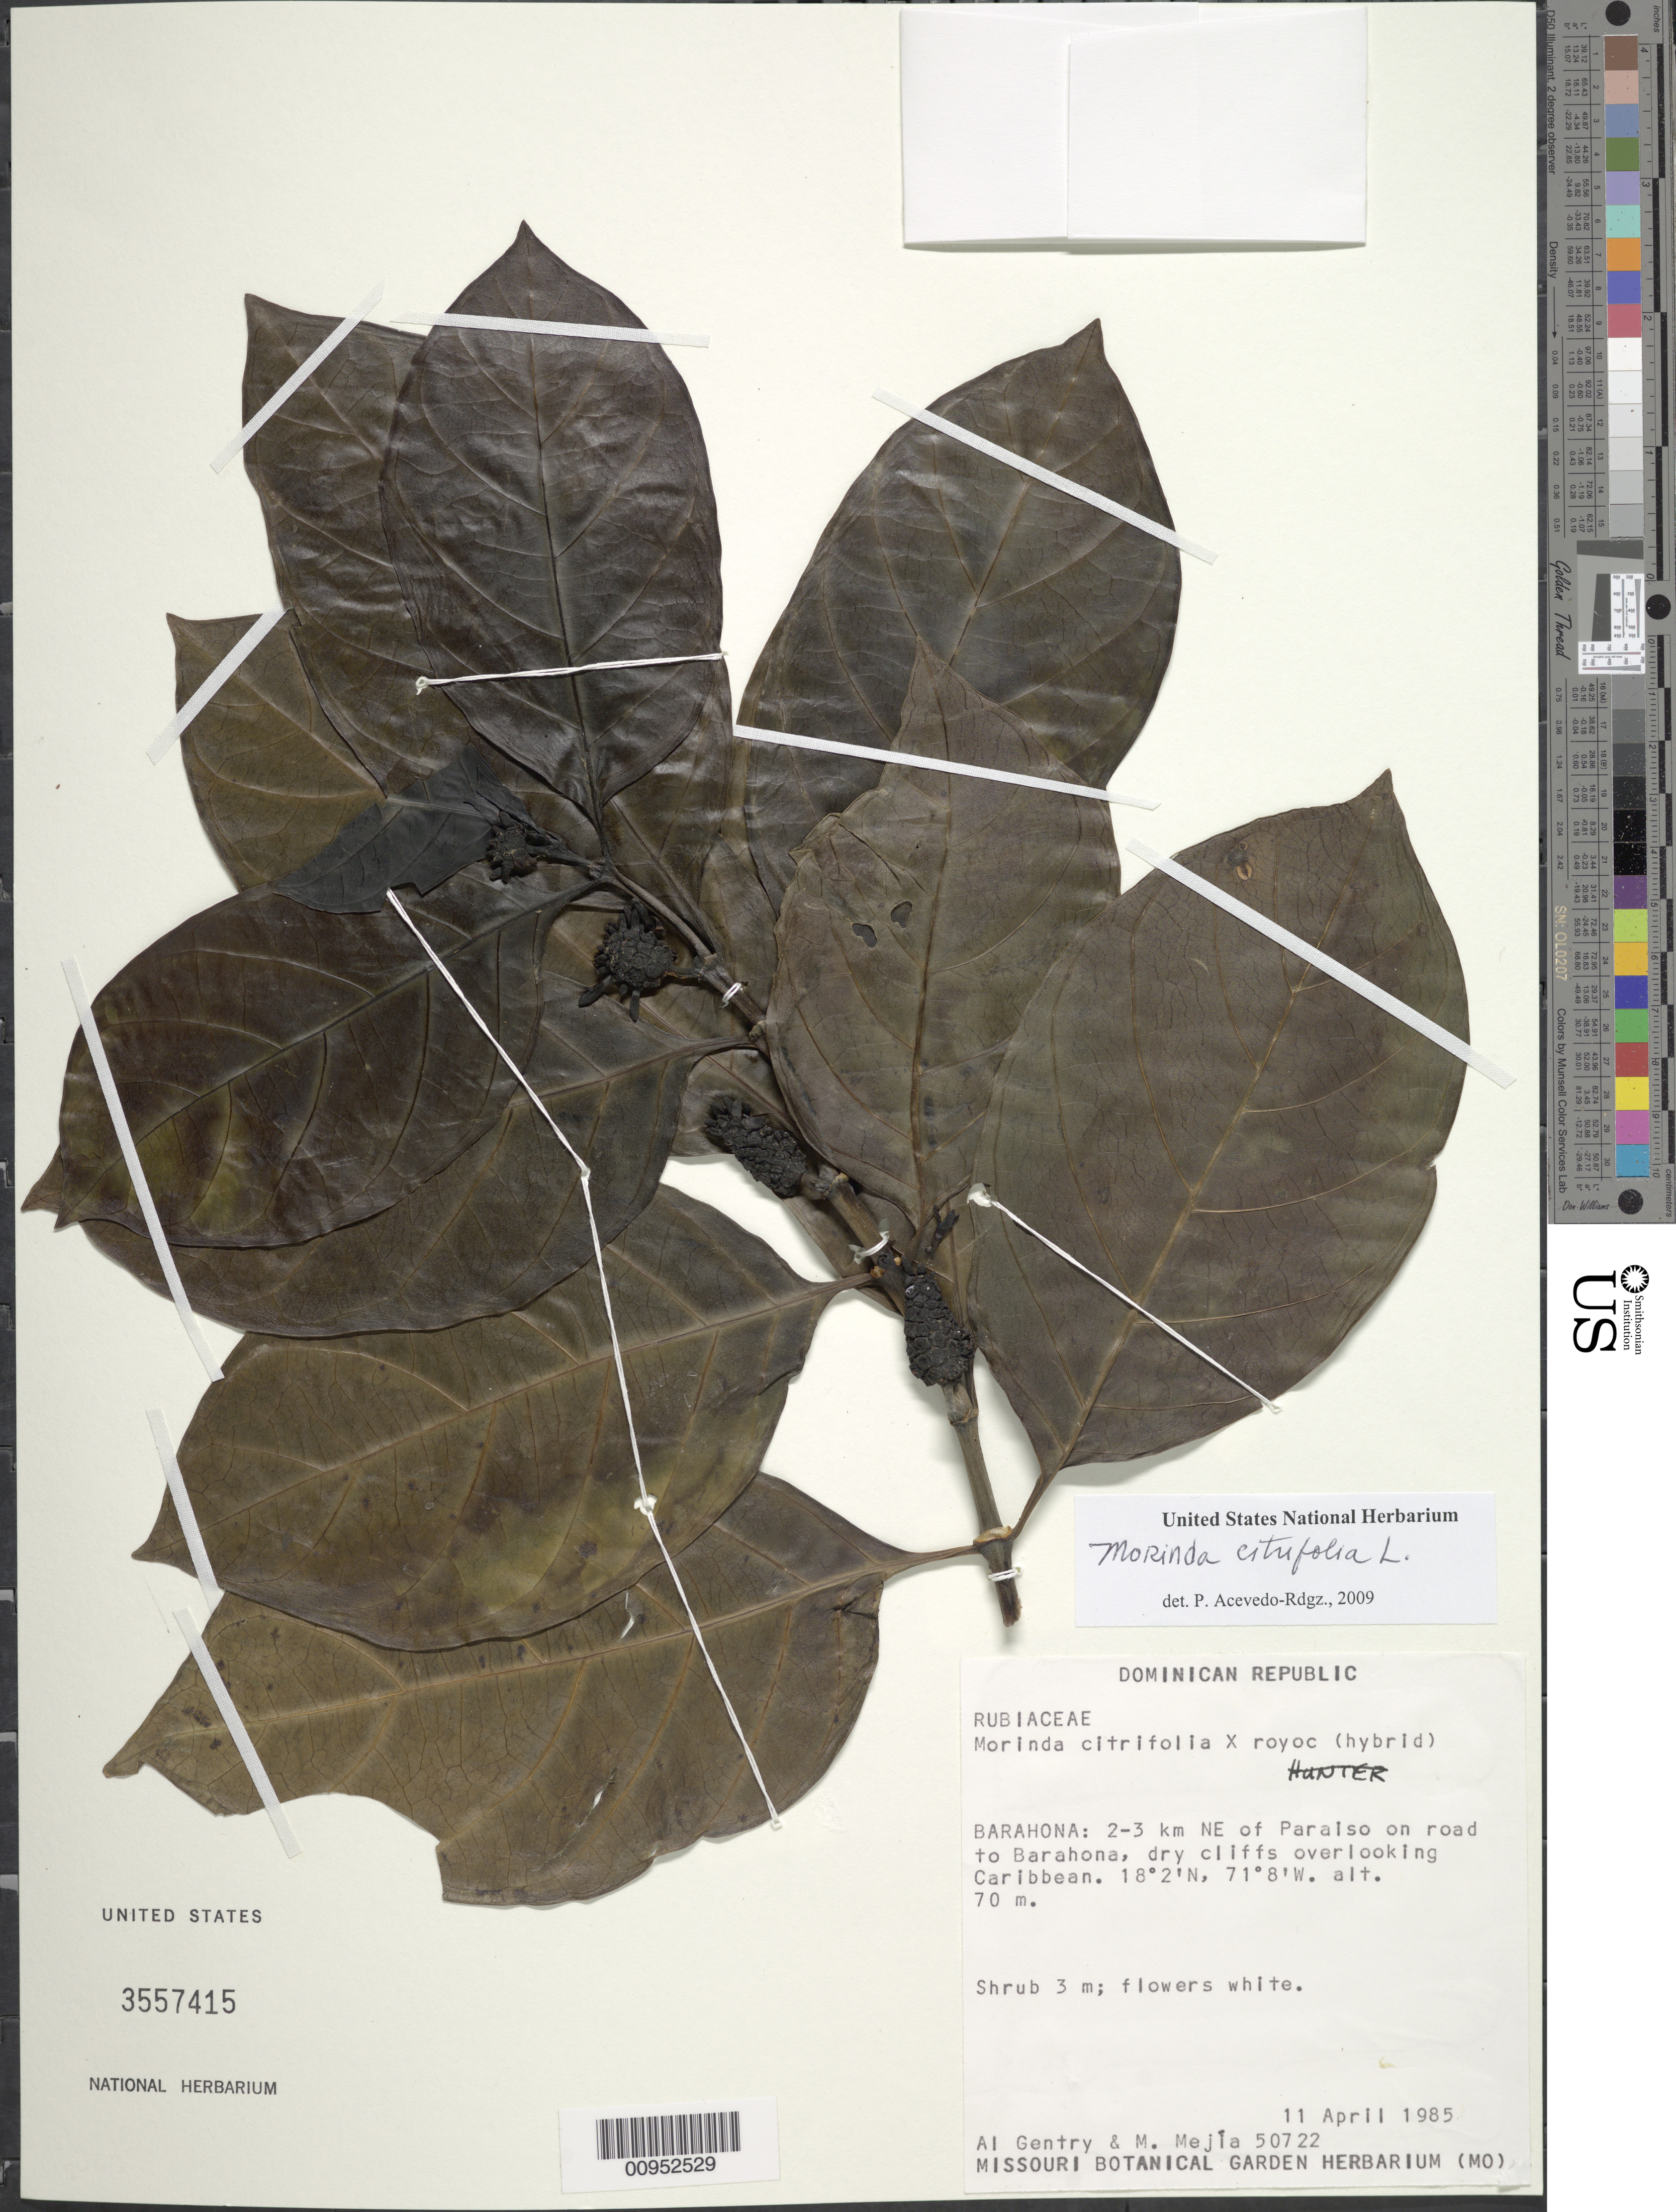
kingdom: Plantae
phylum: Tracheophyta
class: Magnoliopsida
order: Gentianales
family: Rubiaceae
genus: Morinda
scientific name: Morinda citrifolia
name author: L.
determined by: Acevedo-Rodríguez, P., (BOT), Smithsonian Institution - National Museum of Natural History (UNITED STATES)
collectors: A. H. Gentry & M. Mejia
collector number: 50722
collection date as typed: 11 Apr 1985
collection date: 1985-04-11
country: Dominican Republic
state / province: Barahona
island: Hispaniola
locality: Paraiso, 2-3 km NE on road to Barahona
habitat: Dry cliffs overlooking Caribbean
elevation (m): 70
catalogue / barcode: US 3557415